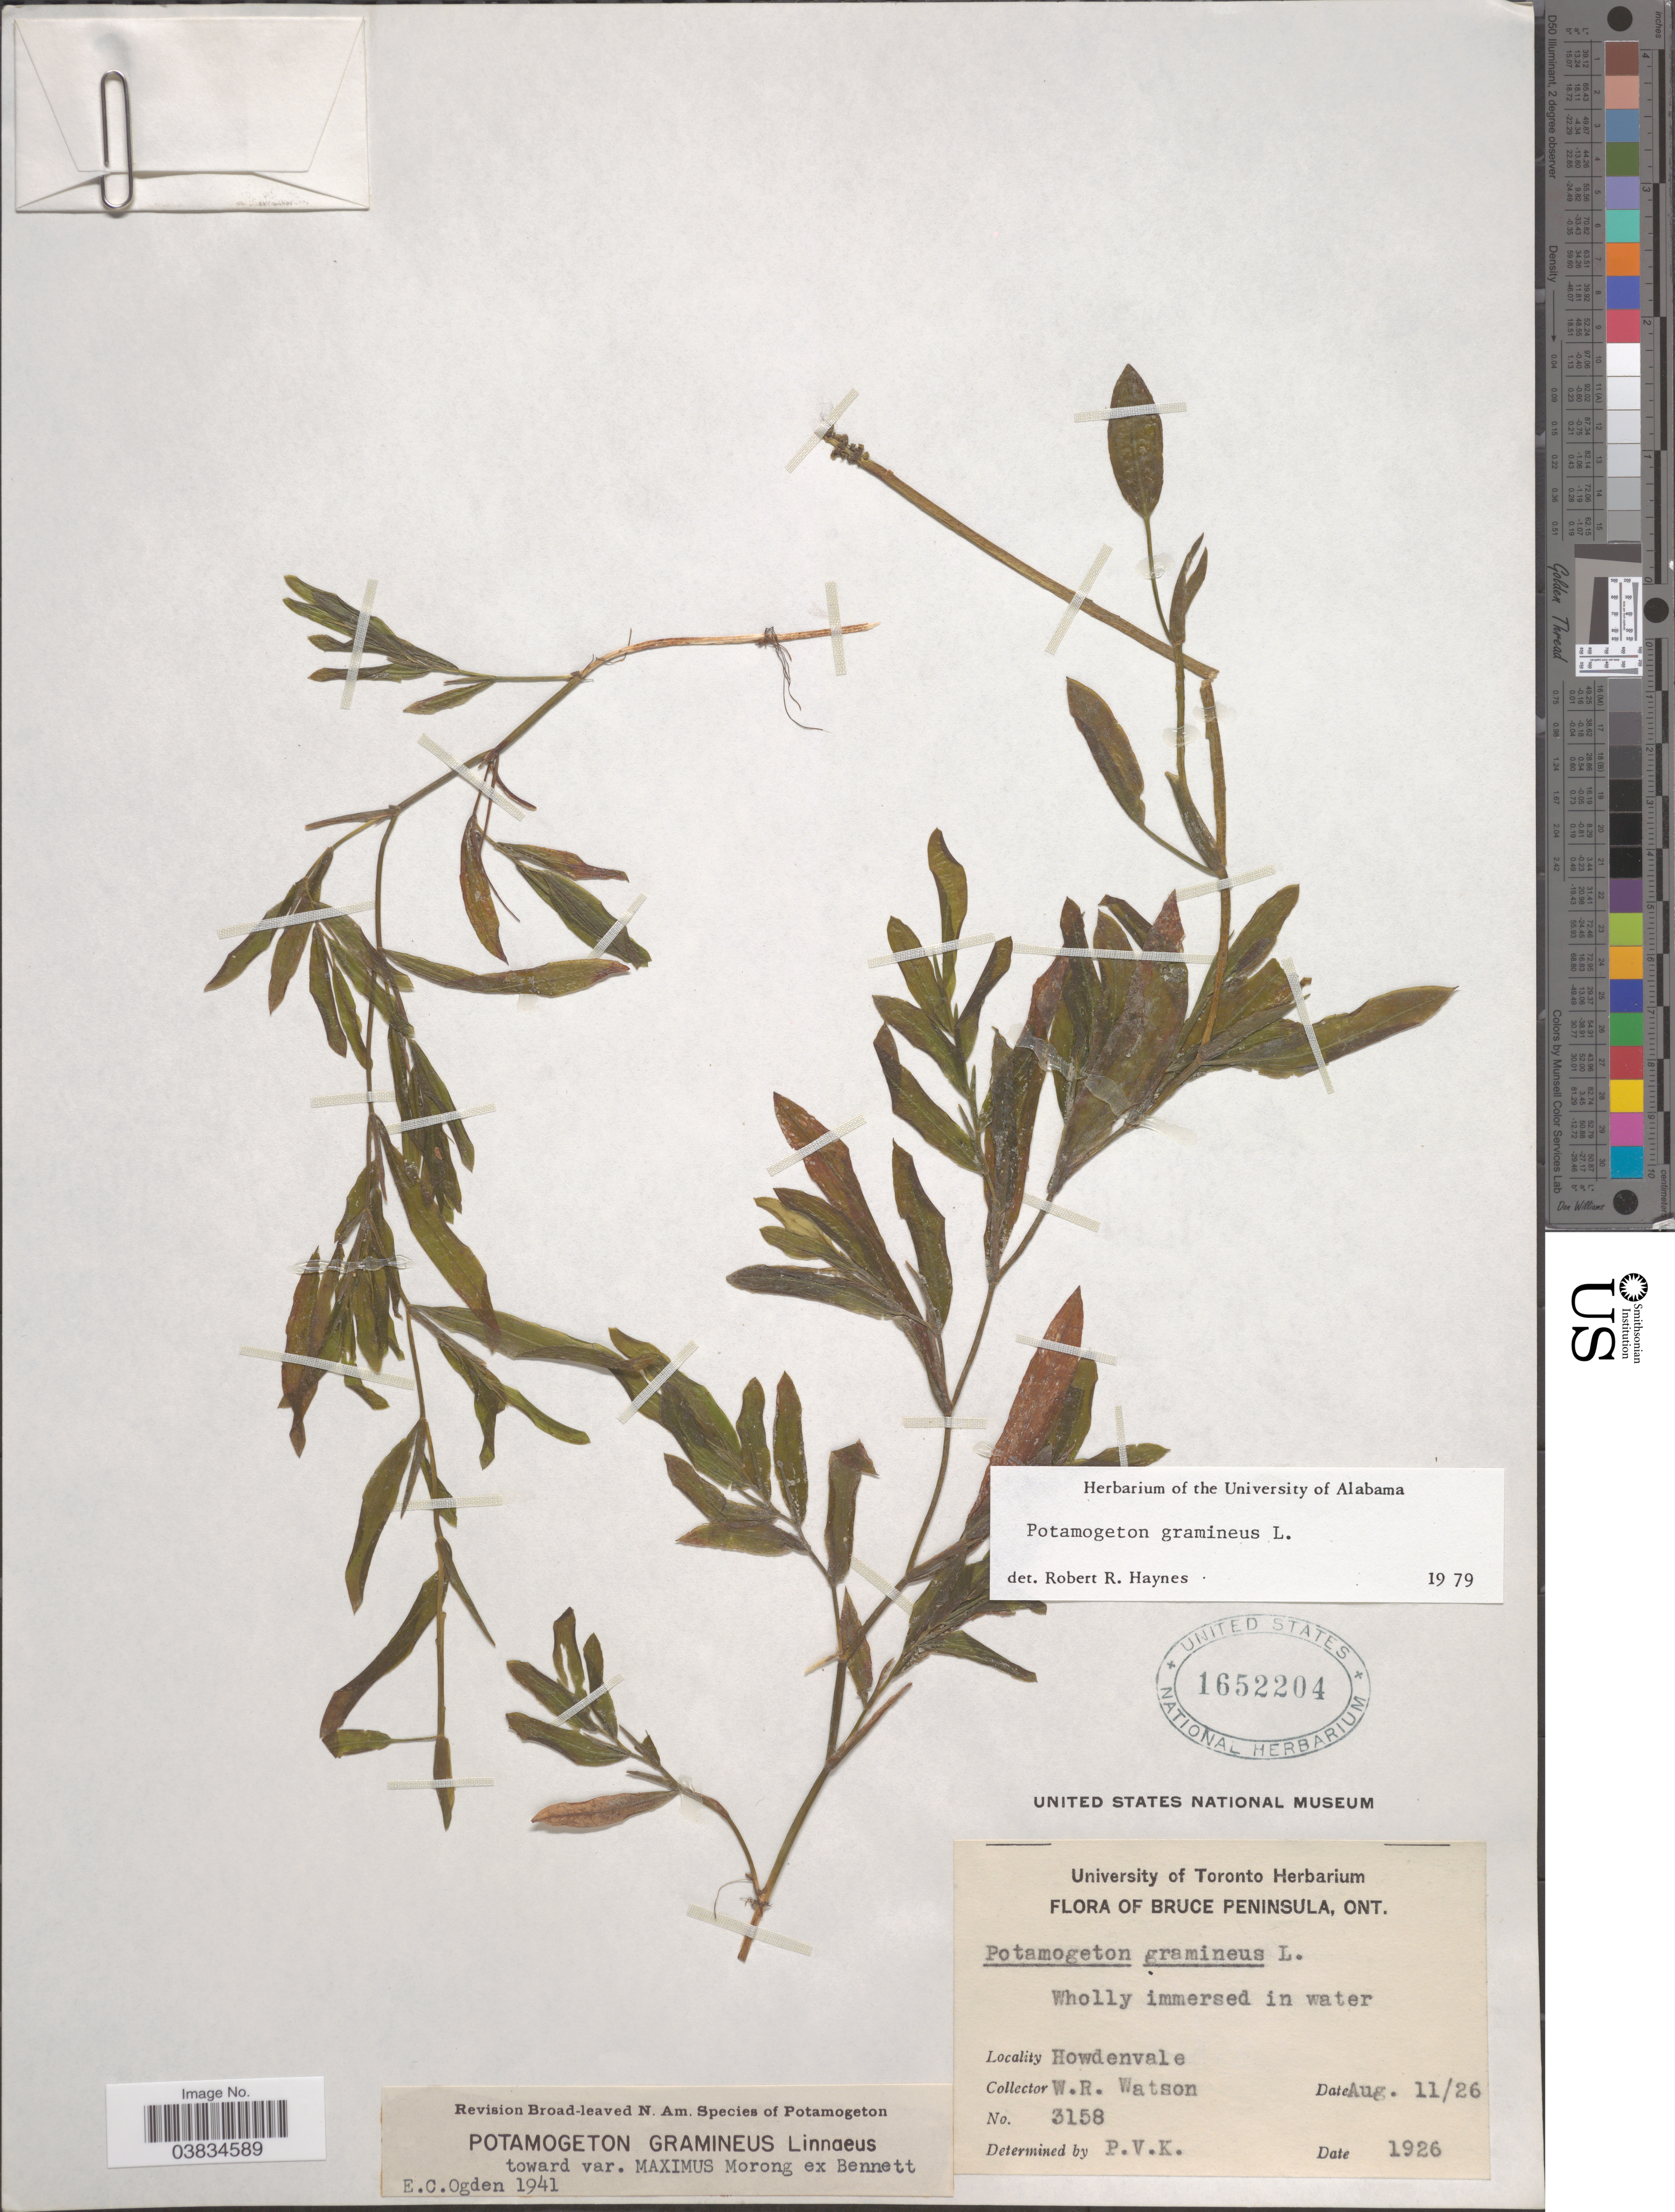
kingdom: Plantae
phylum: Tracheophyta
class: Liliopsida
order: Alismatales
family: Potamogetonaceae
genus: Potamogeton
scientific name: Potamogeton gramineus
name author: L.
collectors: W. R. Watson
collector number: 3158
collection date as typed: Transcribed d/m/y: 11/8/26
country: Canada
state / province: Ontario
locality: Bruce Peninsula. Howdenvale.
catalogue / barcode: US 1652204